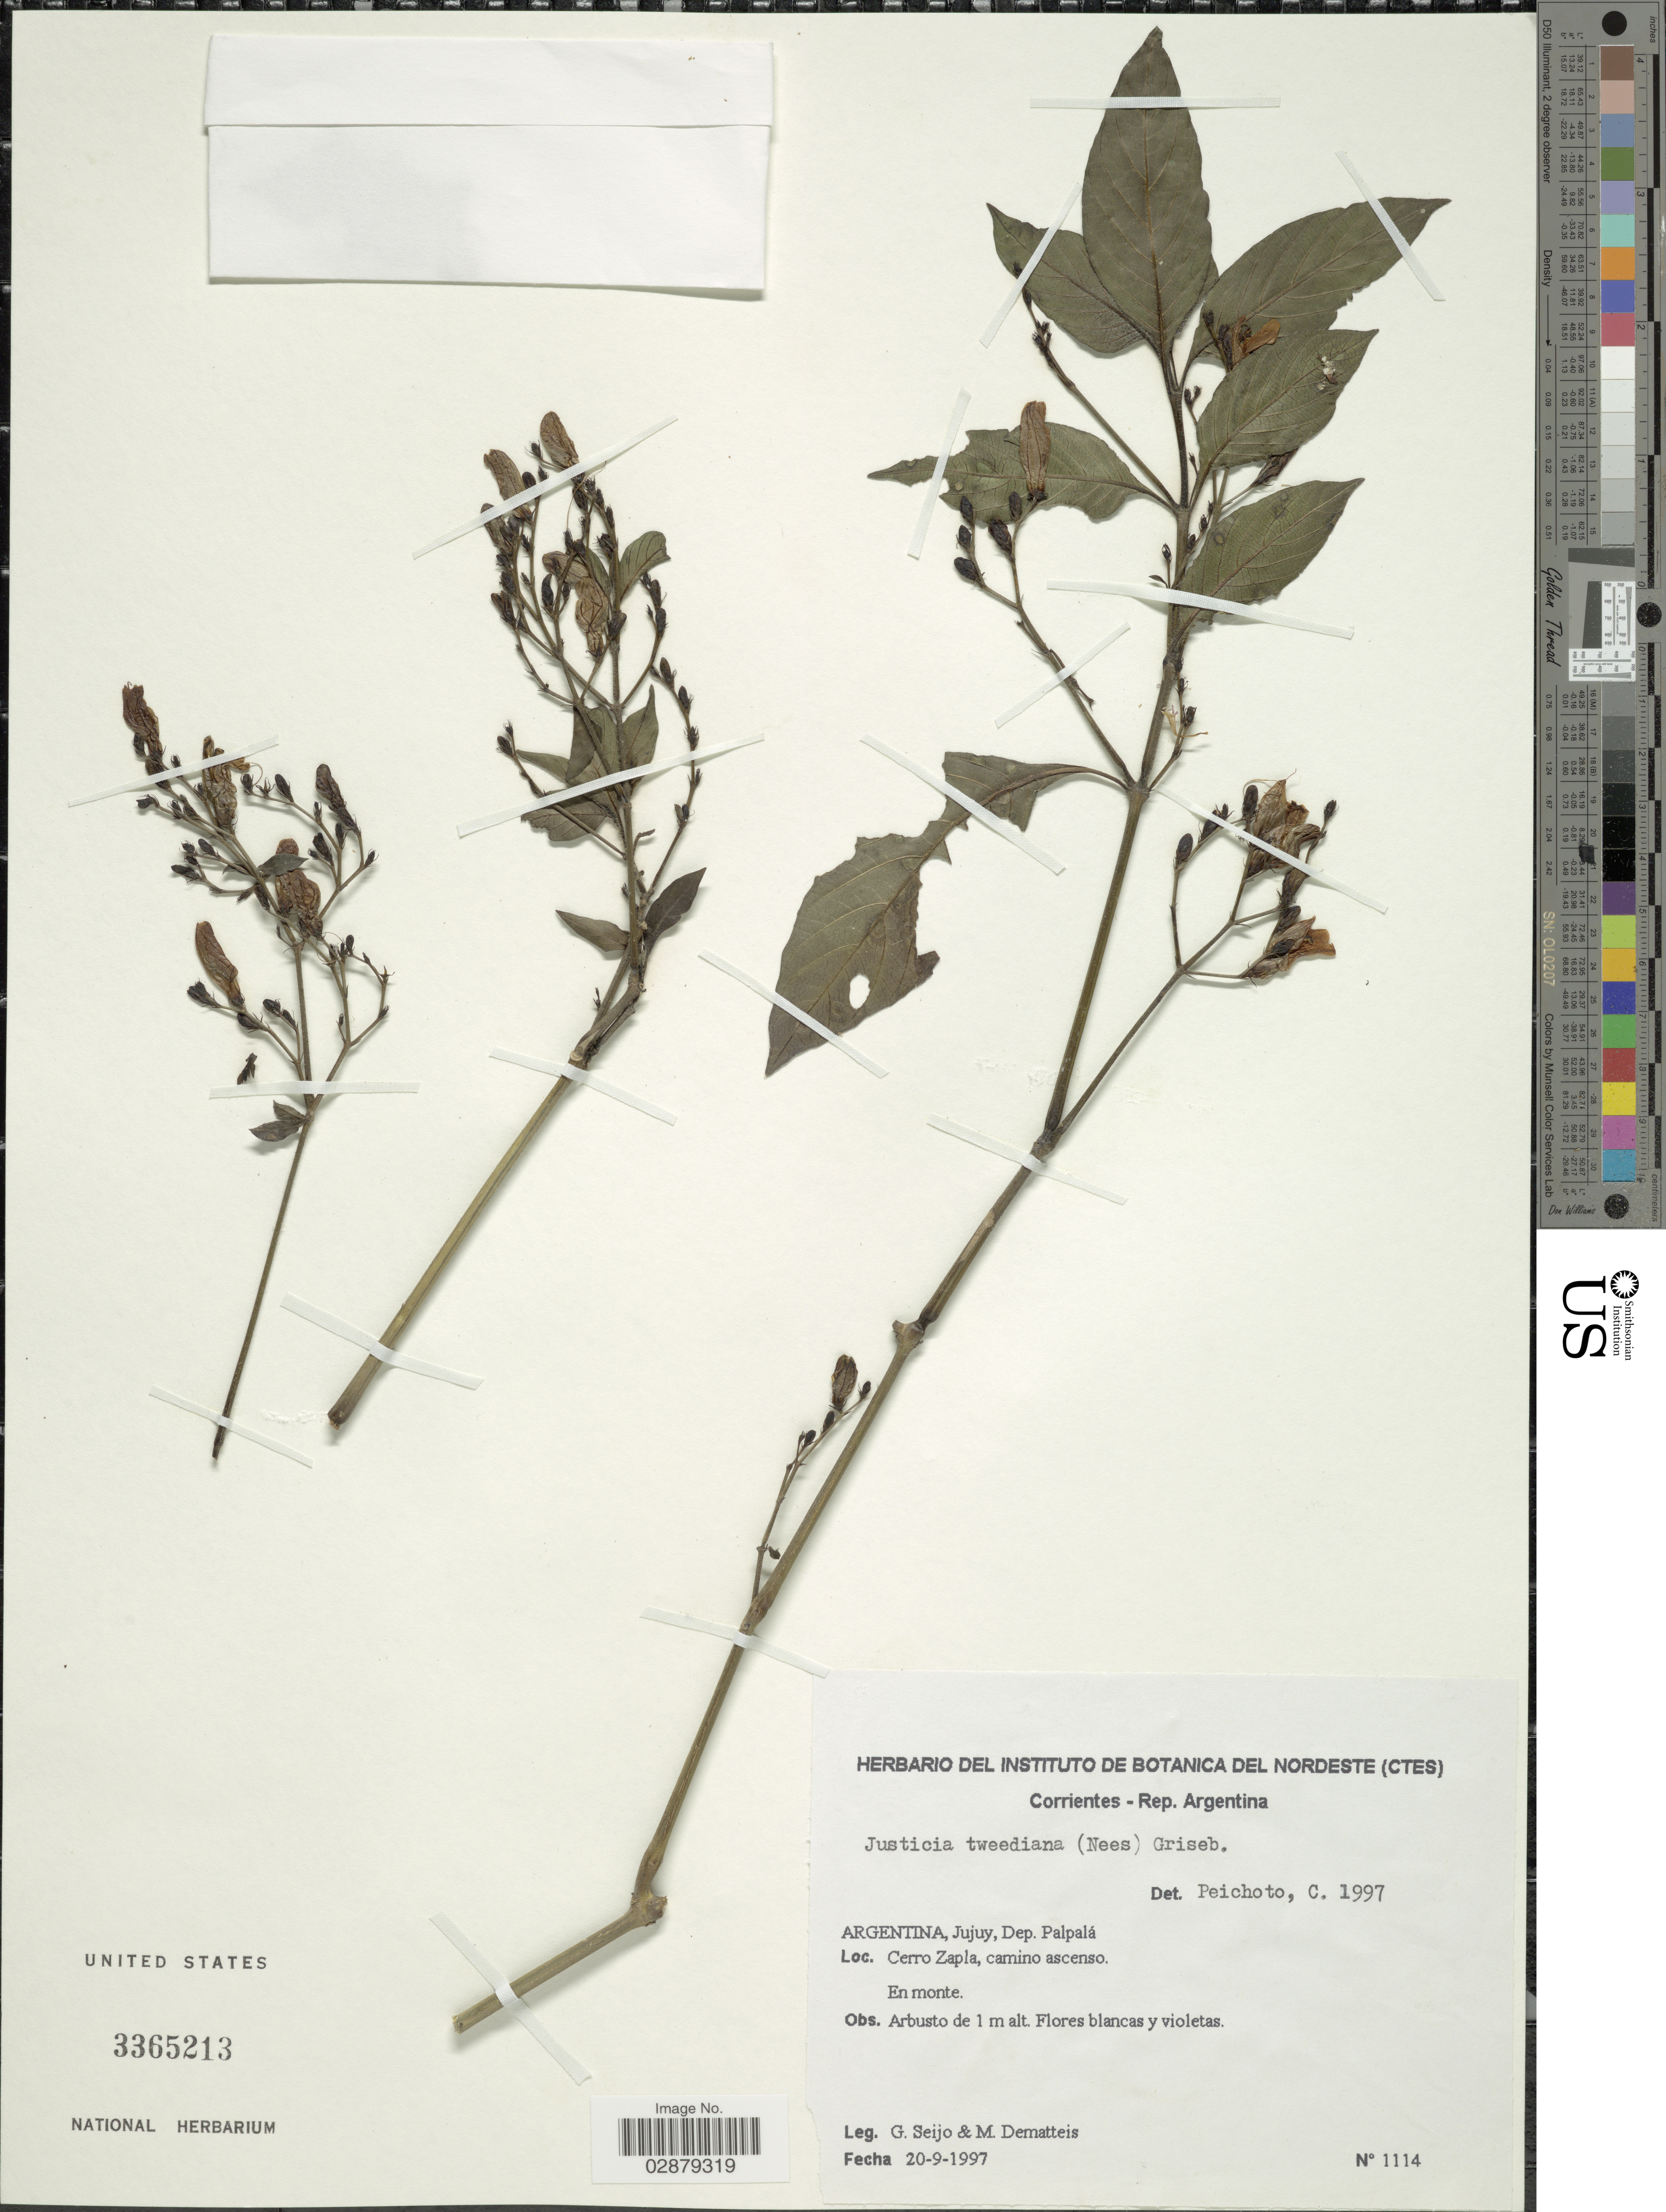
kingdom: Plantae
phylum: Tracheophyta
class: Magnoliopsida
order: Lamiales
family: Acanthaceae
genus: Justicia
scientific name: Justicia kuntzei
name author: Lindau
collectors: G. Seijo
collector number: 1114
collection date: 1997-09-20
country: Argentina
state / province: Jujuy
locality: Dep. Palpalá. Cerro Zapla, camino ascenso.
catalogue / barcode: US 3365213